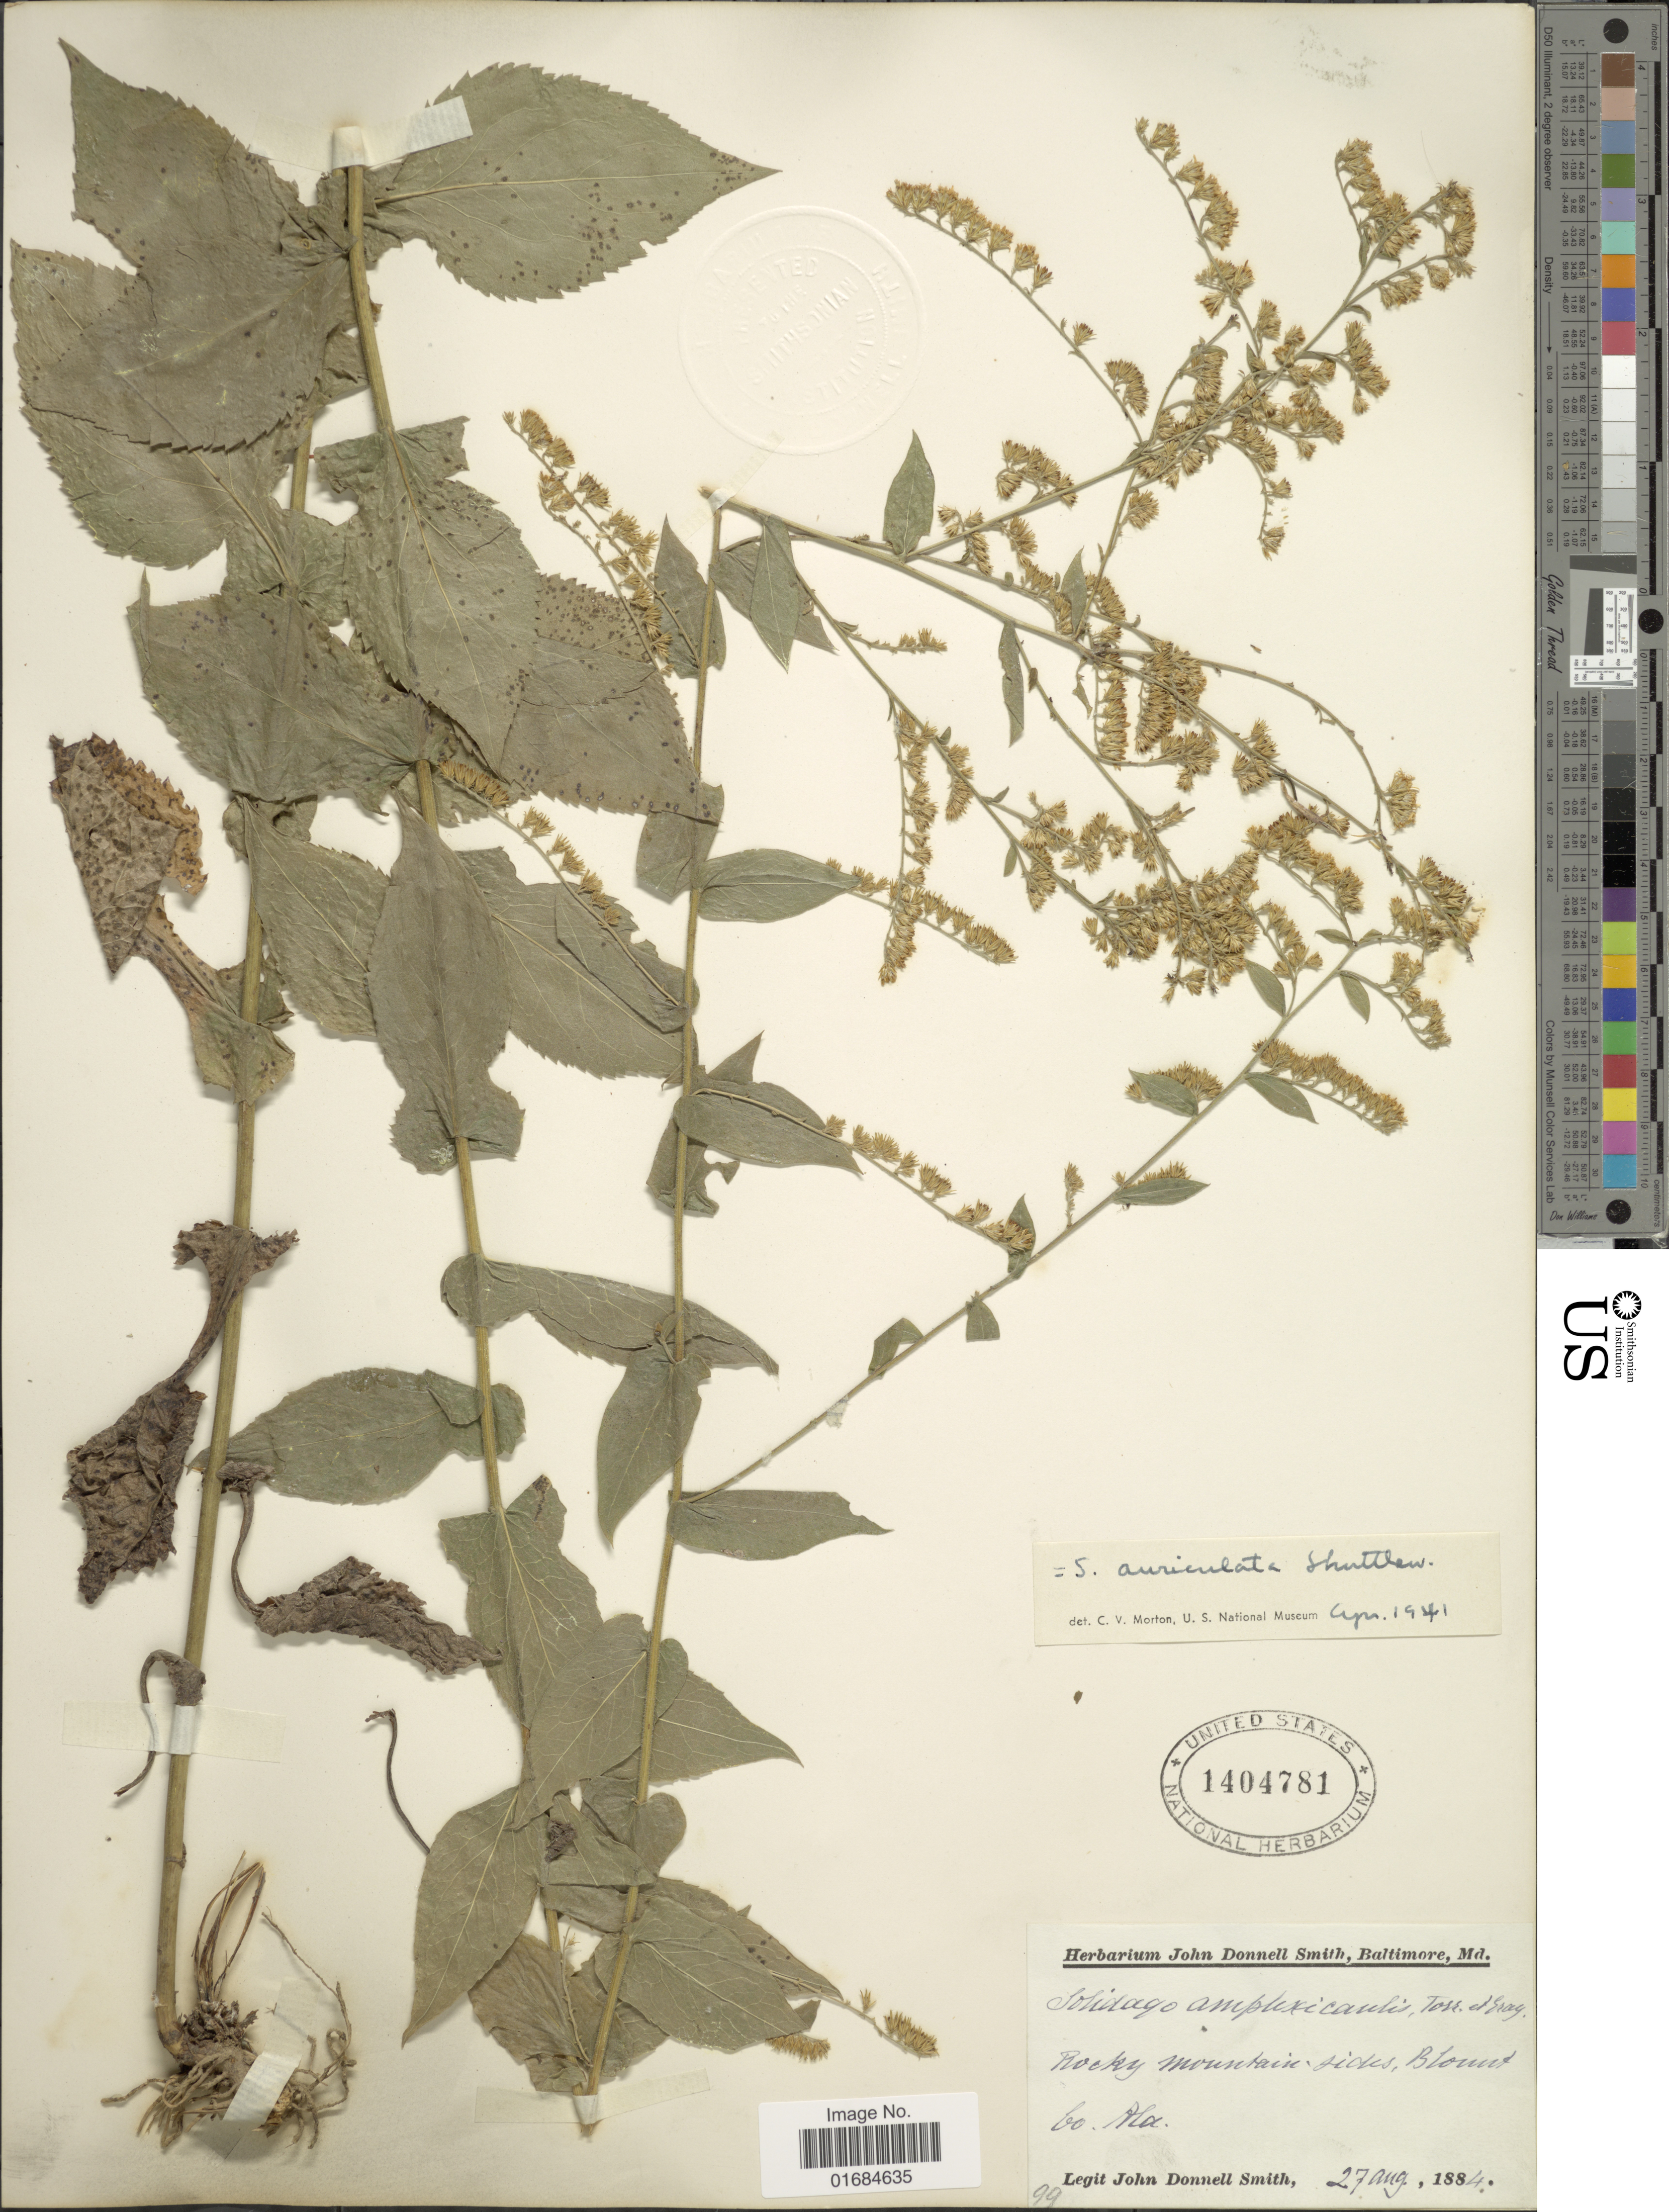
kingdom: Plantae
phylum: Tracheophyta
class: Magnoliopsida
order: Asterales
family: Asteraceae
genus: Solidago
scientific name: Solidago auriculata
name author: Shuttlew. ex S.F. Blake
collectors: J. Donnell Smith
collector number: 99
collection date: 1884-08-27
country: United States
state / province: Alabama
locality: Rocky Mountain sides, Blount Co.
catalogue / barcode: US 1404781